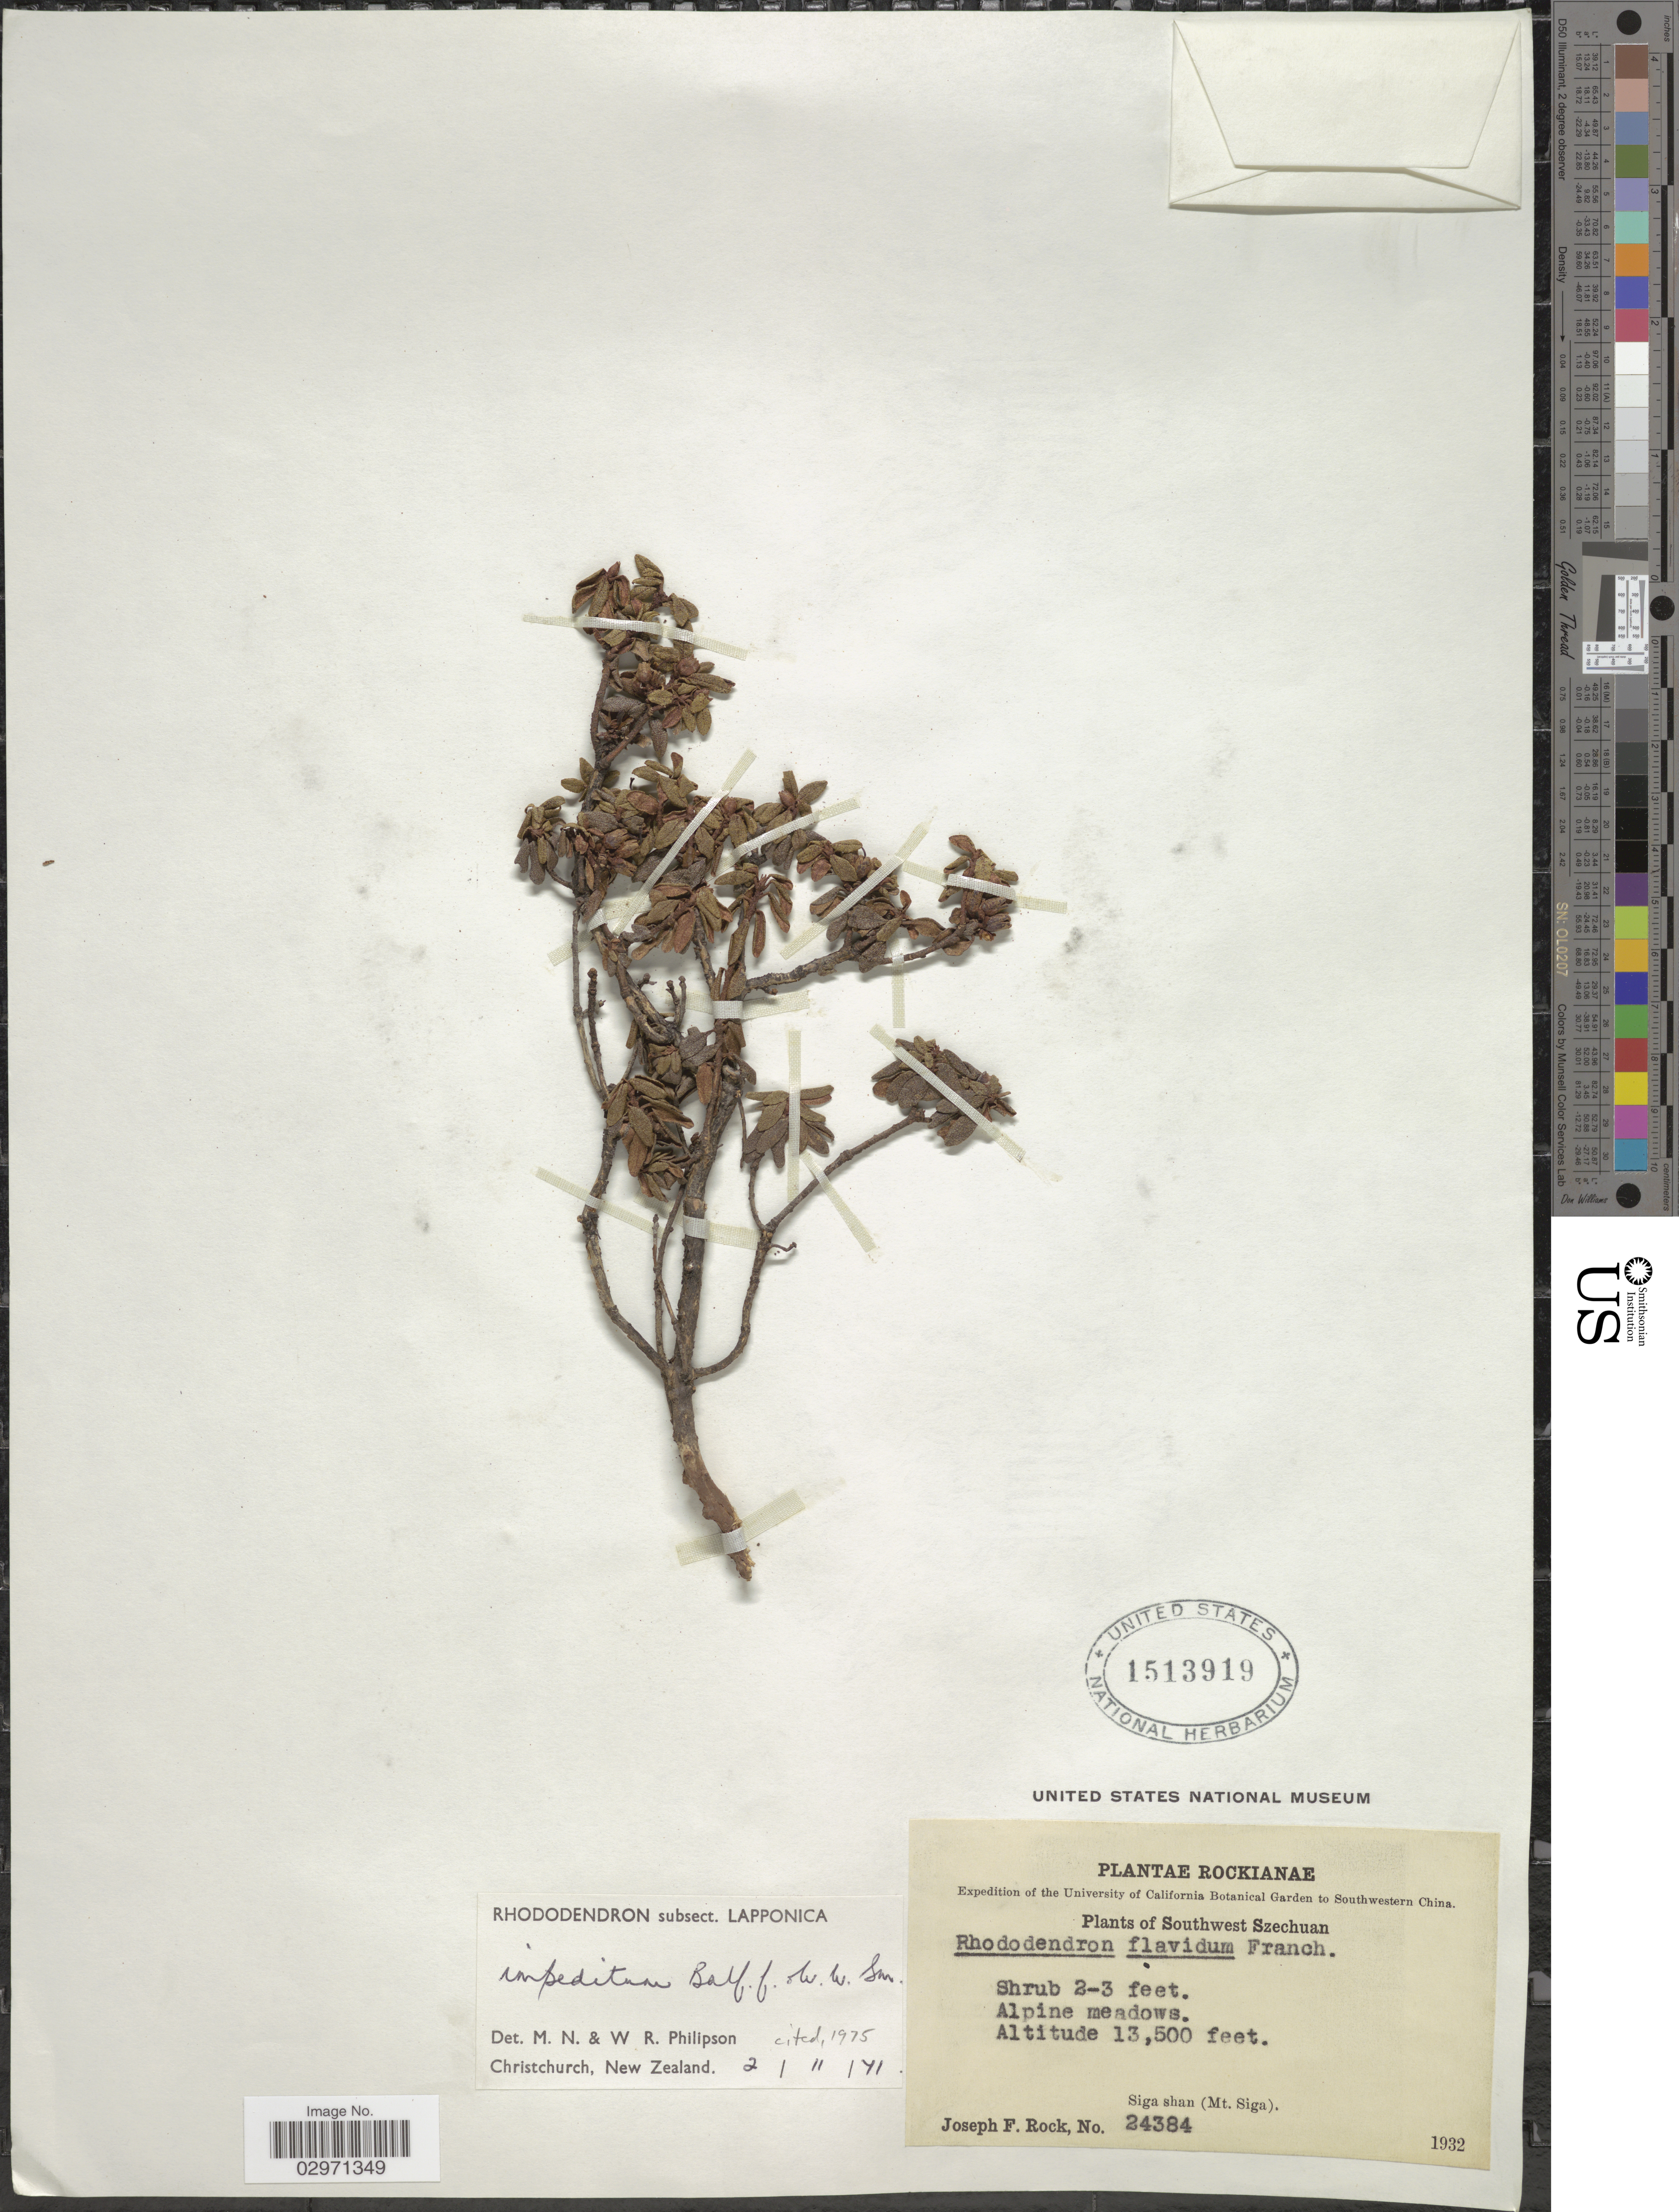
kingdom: Plantae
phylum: Tracheophyta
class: Magnoliopsida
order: Ericales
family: Ericaceae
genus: Rhododendron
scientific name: Rhododendron impeditum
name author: Balf. f. & W.W. Sm.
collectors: J. F. Rock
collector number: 24384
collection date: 1932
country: China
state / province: Sichuan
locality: Southwestern China. Southwest Szechuan. Alpine meadows. Siga shan (Mt. Siga).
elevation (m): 4115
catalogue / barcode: US 1513919